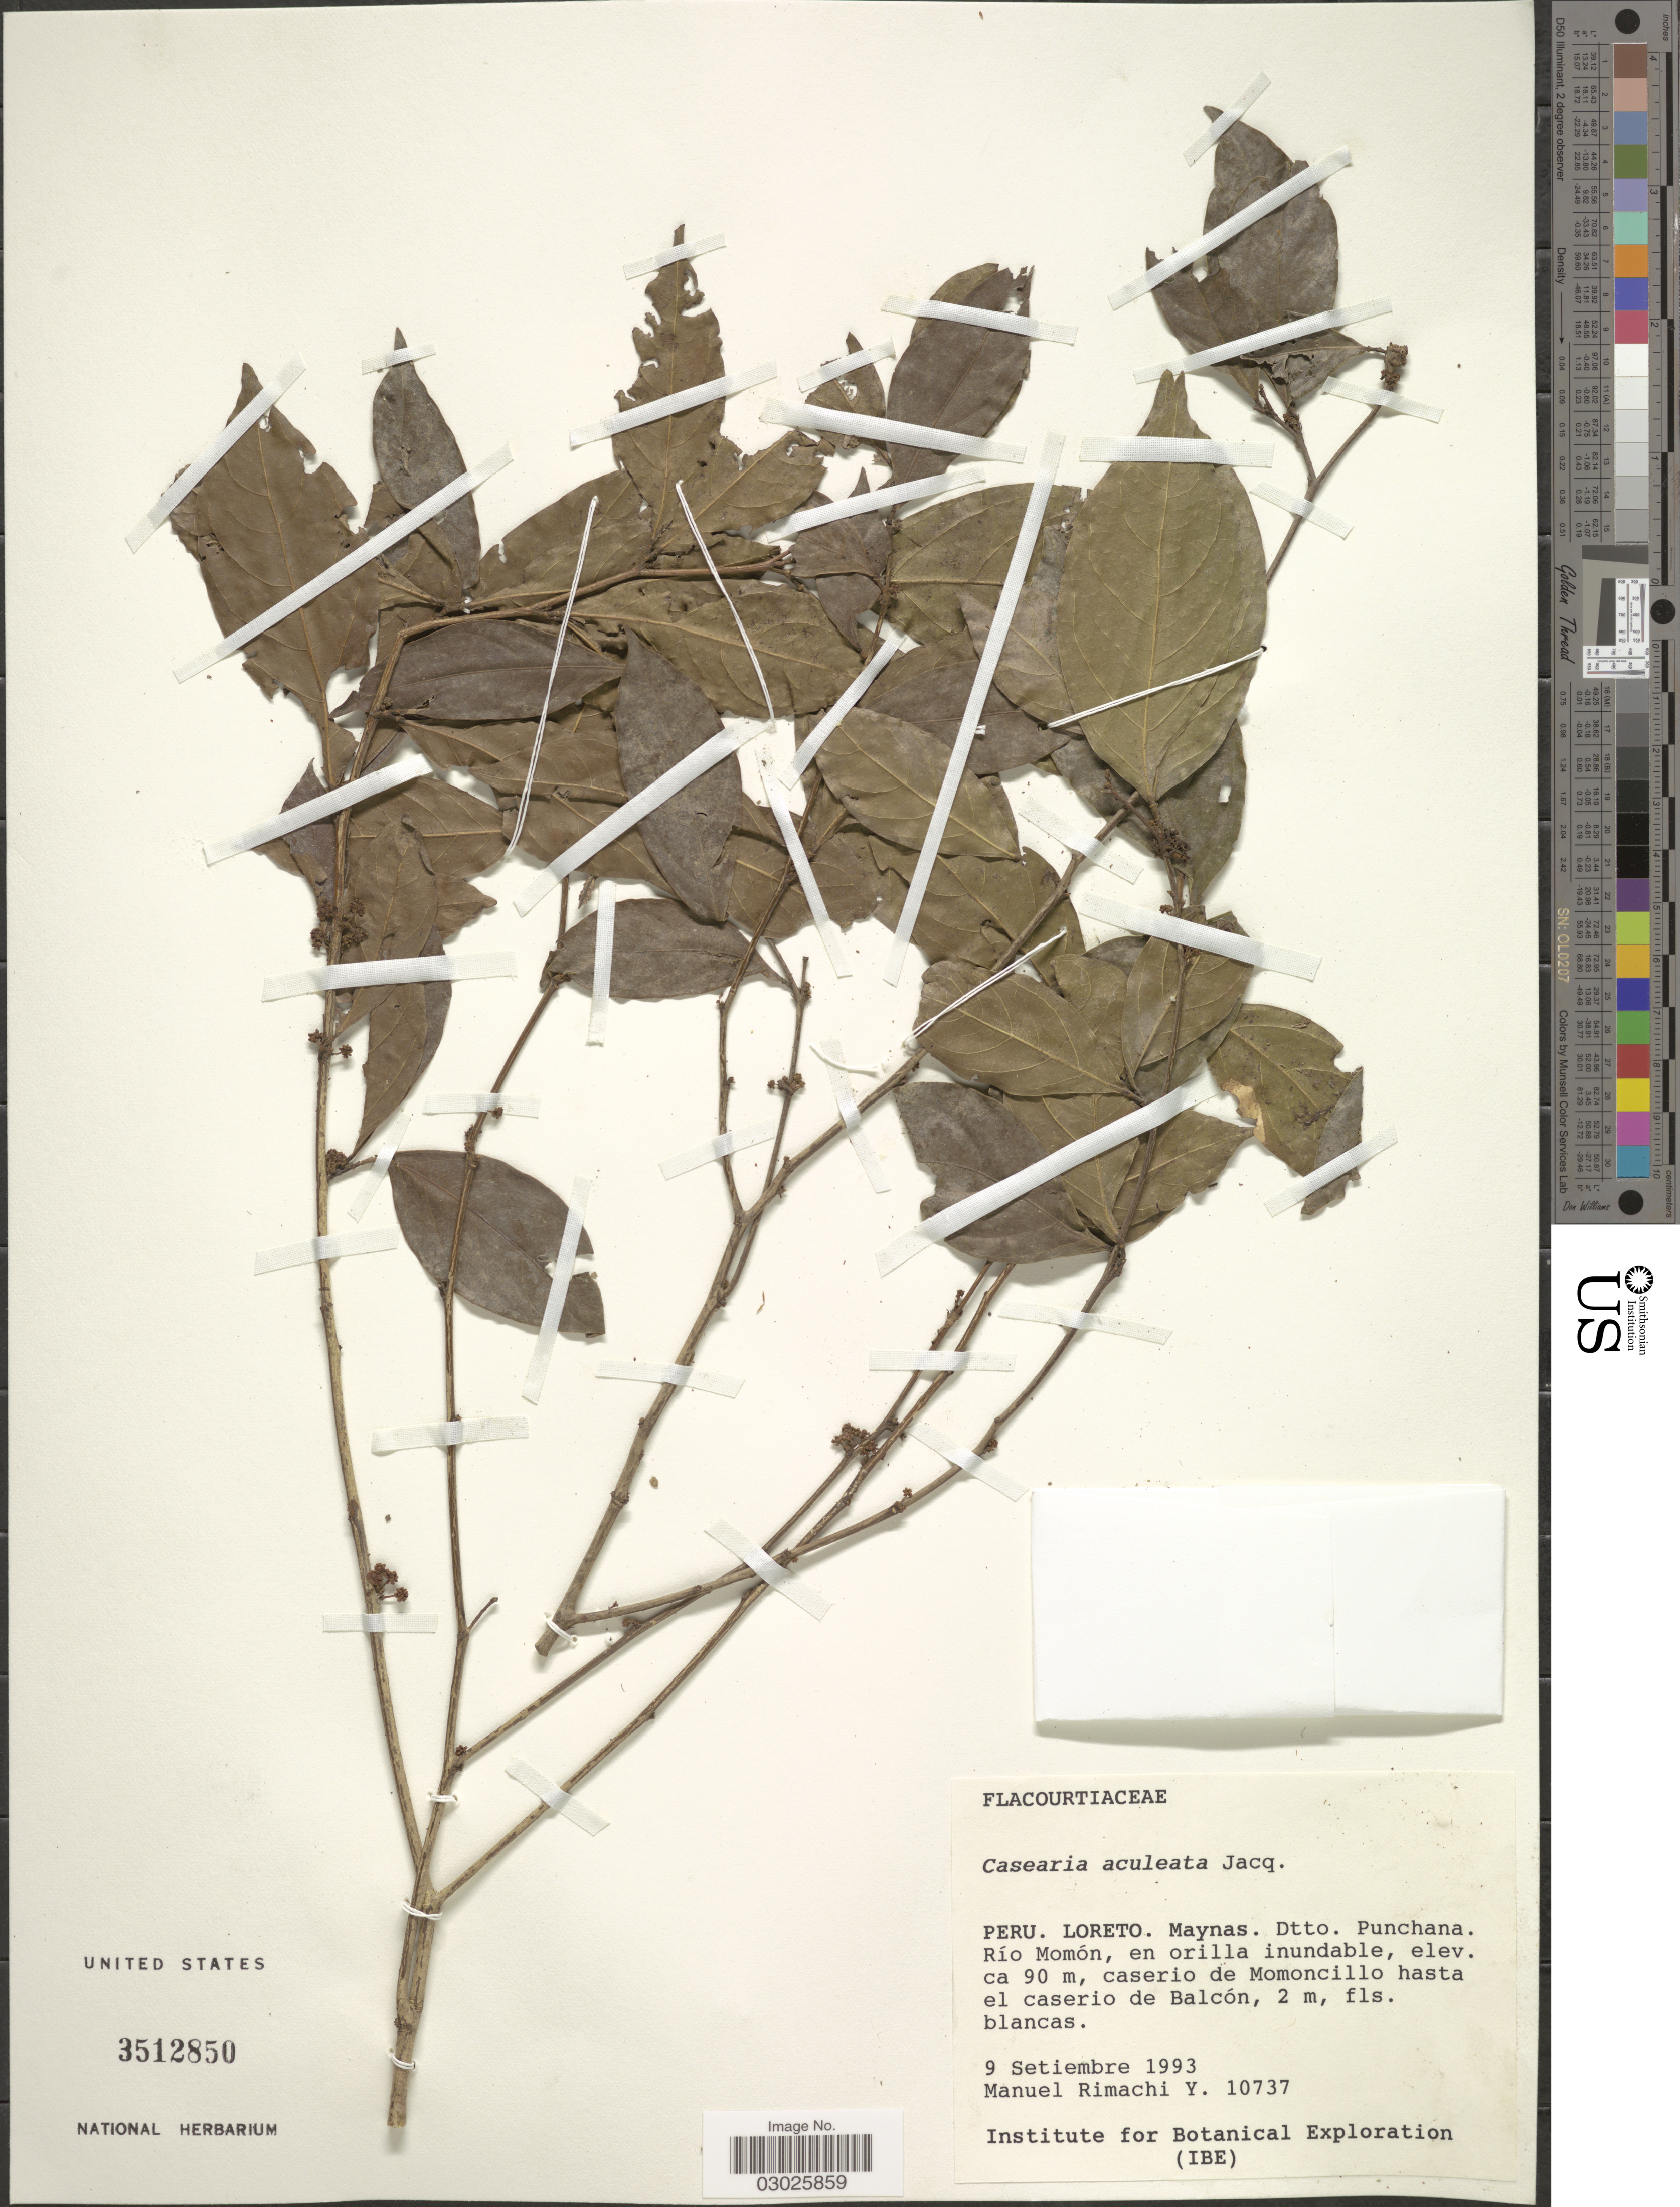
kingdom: Plantae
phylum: Tracheophyta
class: Magnoliopsida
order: Malpighiales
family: Salicaceae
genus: Casearia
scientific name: Casearia aculeata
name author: Jacq.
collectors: M. Rimachi Y.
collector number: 10737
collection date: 1993-09-09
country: Peru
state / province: Loreto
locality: Maynas. Dtto. Punchana. Río Momón, en orilla inundable, caserio de Momoncillo hasta el caserio de Balcón.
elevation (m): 90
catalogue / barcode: US 3512850